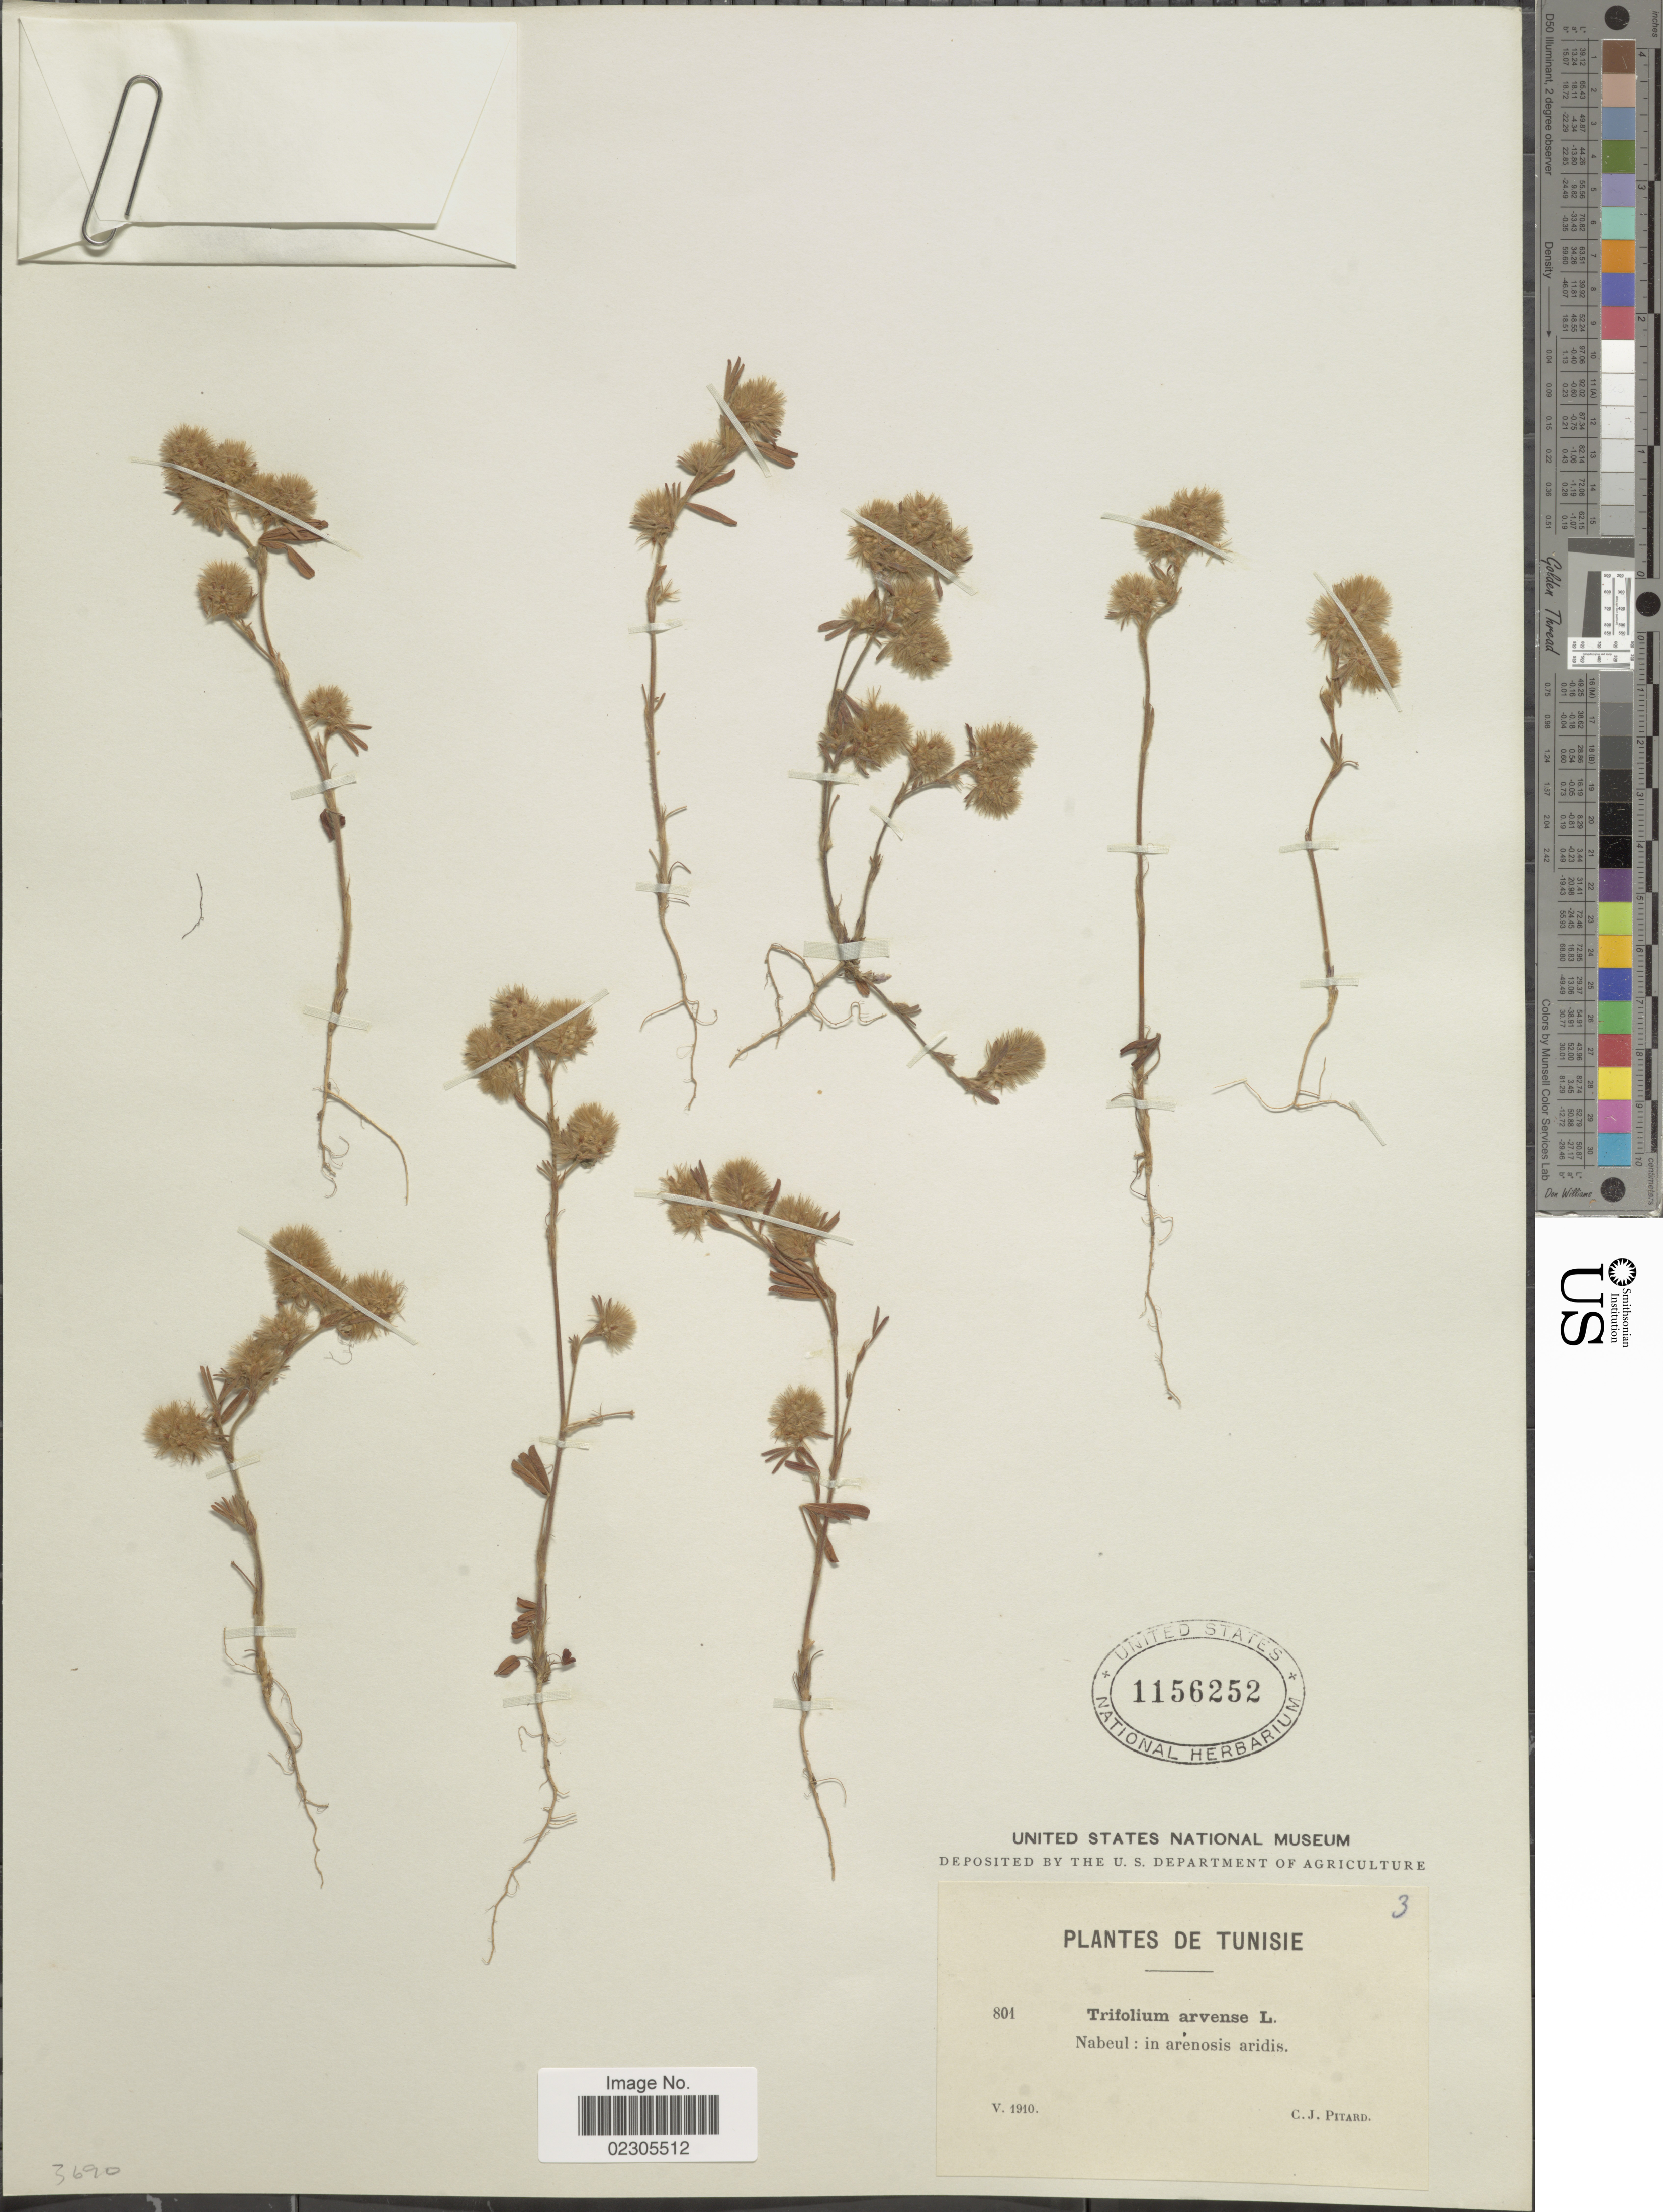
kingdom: Plantae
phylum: Tracheophyta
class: Magnoliopsida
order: Fabales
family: Fabaceae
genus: Trifolium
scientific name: Trifolium arvense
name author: L.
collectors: C. Pitard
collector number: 801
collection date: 1910-05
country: Tunisia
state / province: Nabeul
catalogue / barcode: US 1156252